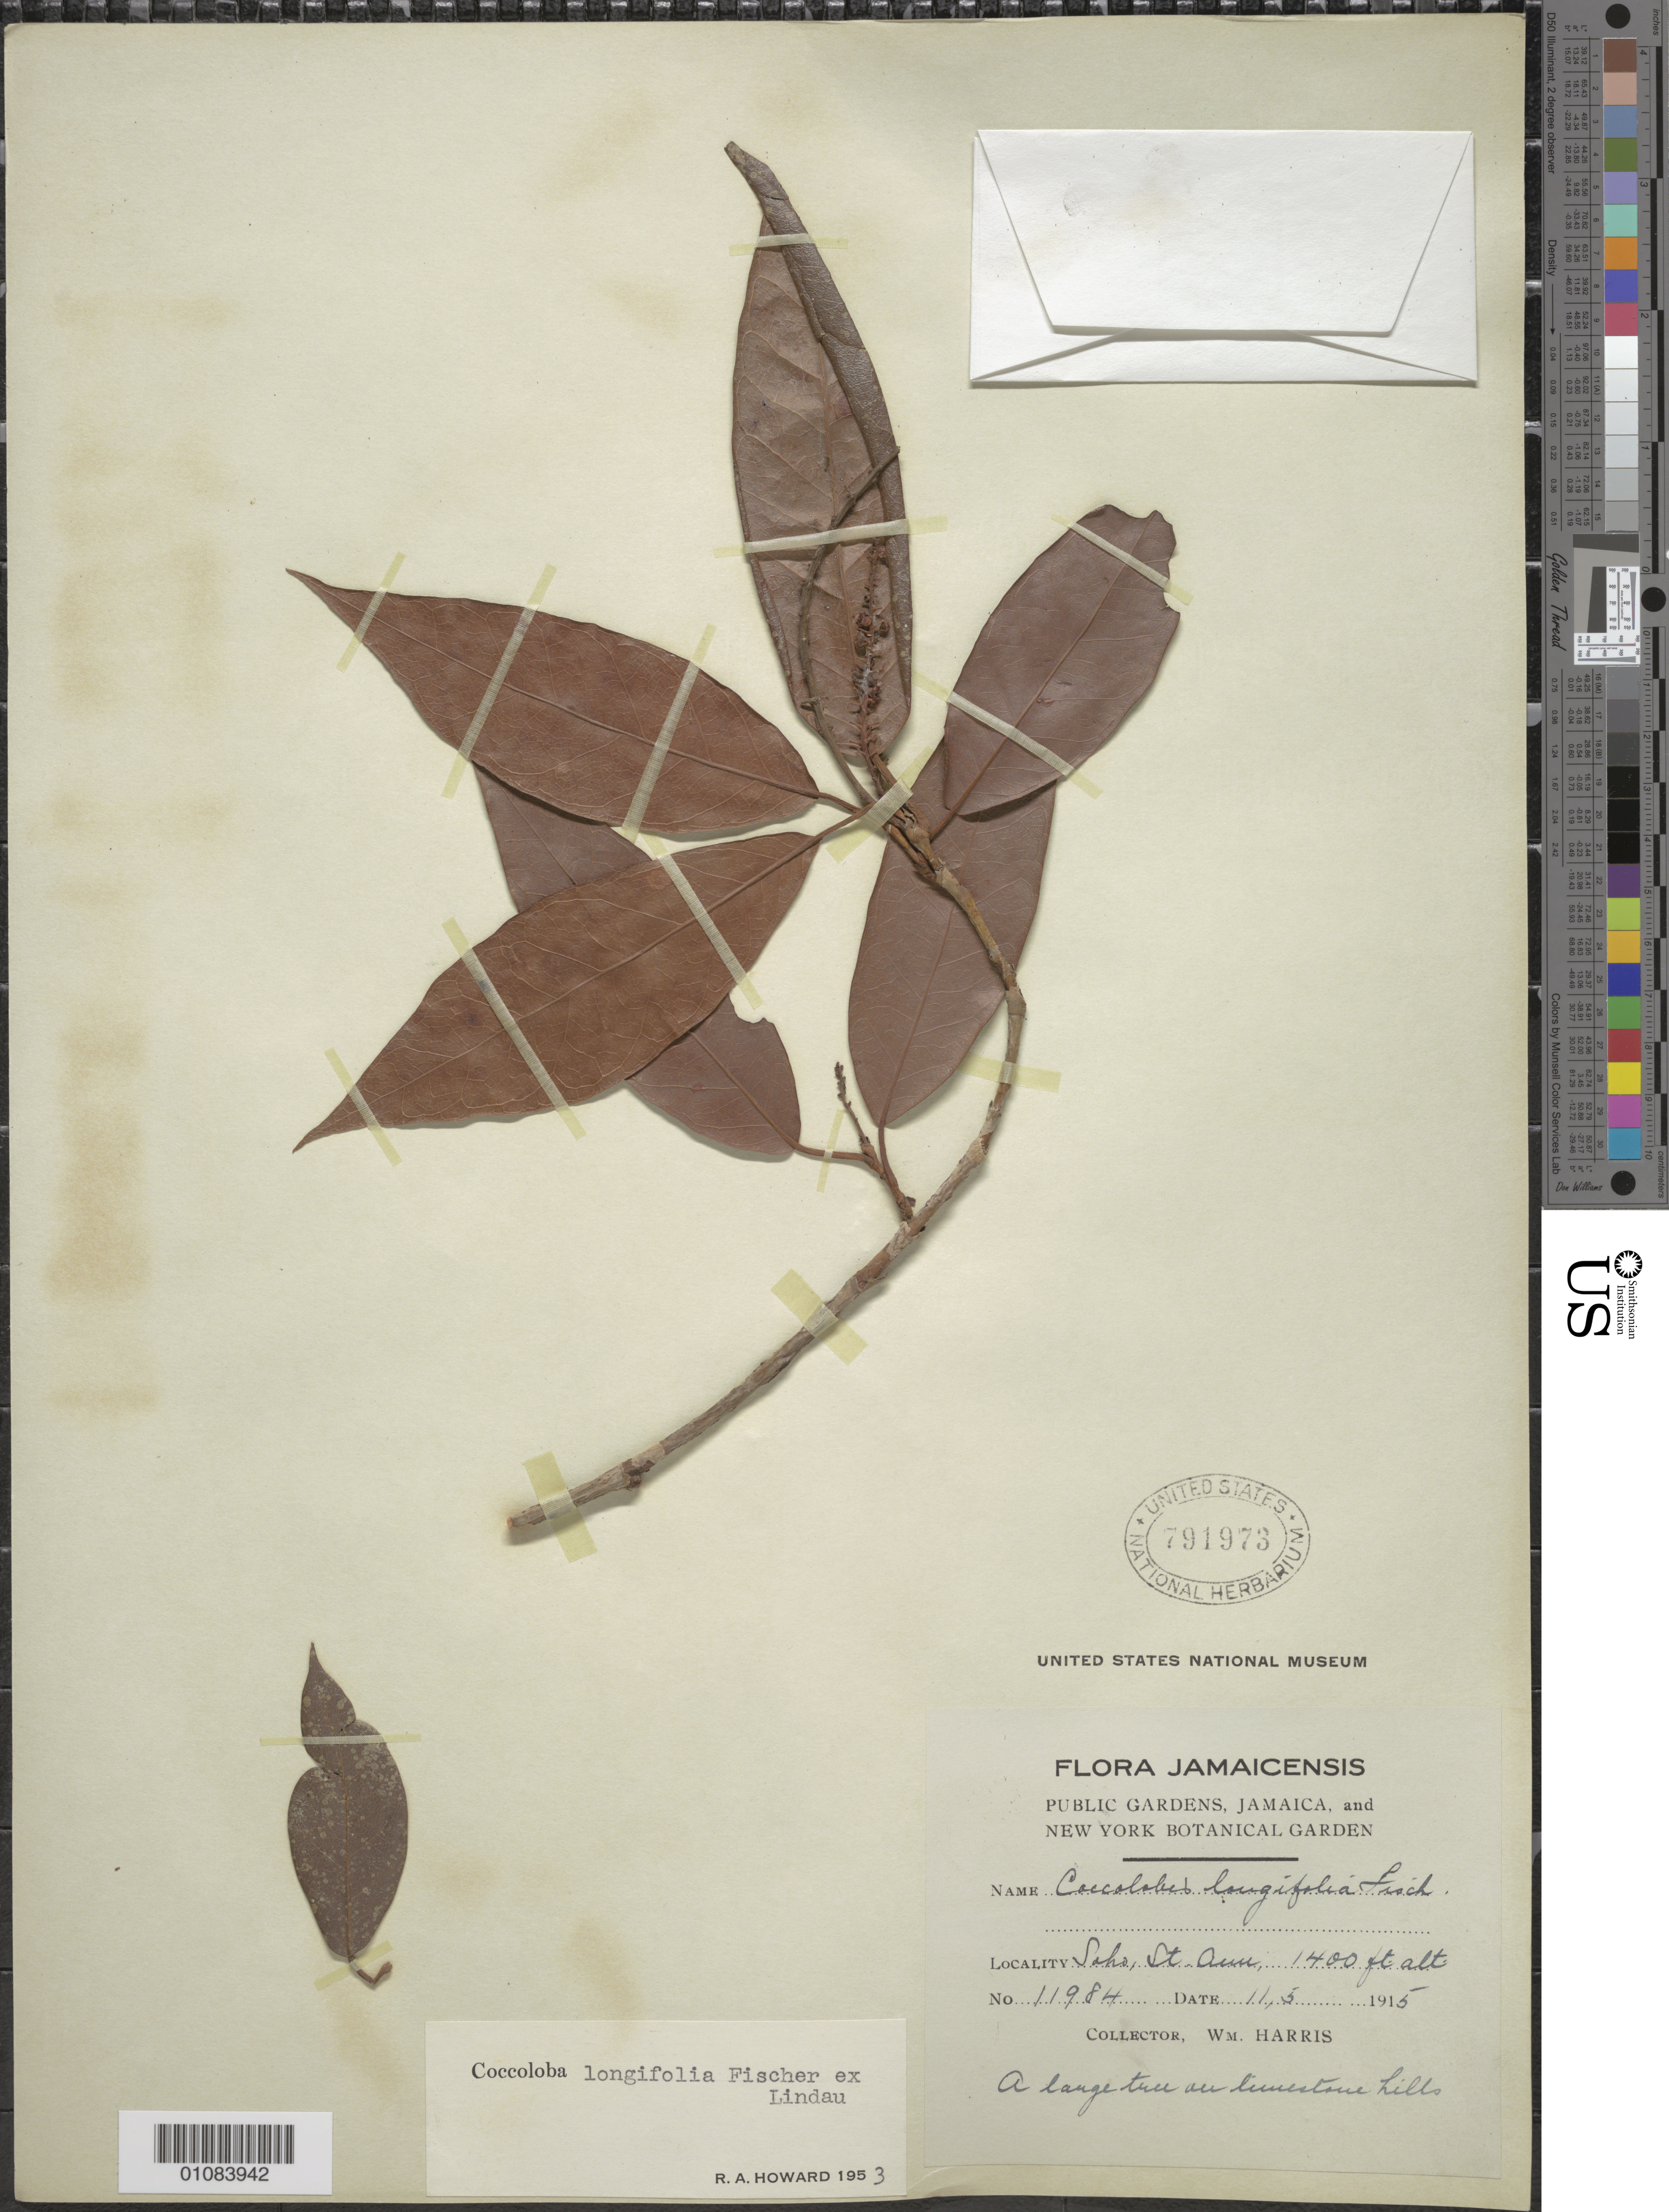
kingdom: Plantae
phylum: Tracheophyta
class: Magnoliopsida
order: Caryophyllales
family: Polygonaceae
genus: Coccoloba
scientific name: Coccoloba longifolia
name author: Fisch. ex Lindau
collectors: W. Harris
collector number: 11984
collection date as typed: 11 May 1915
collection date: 1915-05-11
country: Jamaica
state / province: Saint Ann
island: Jamaica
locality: Soho, St. Ann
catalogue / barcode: US 791973